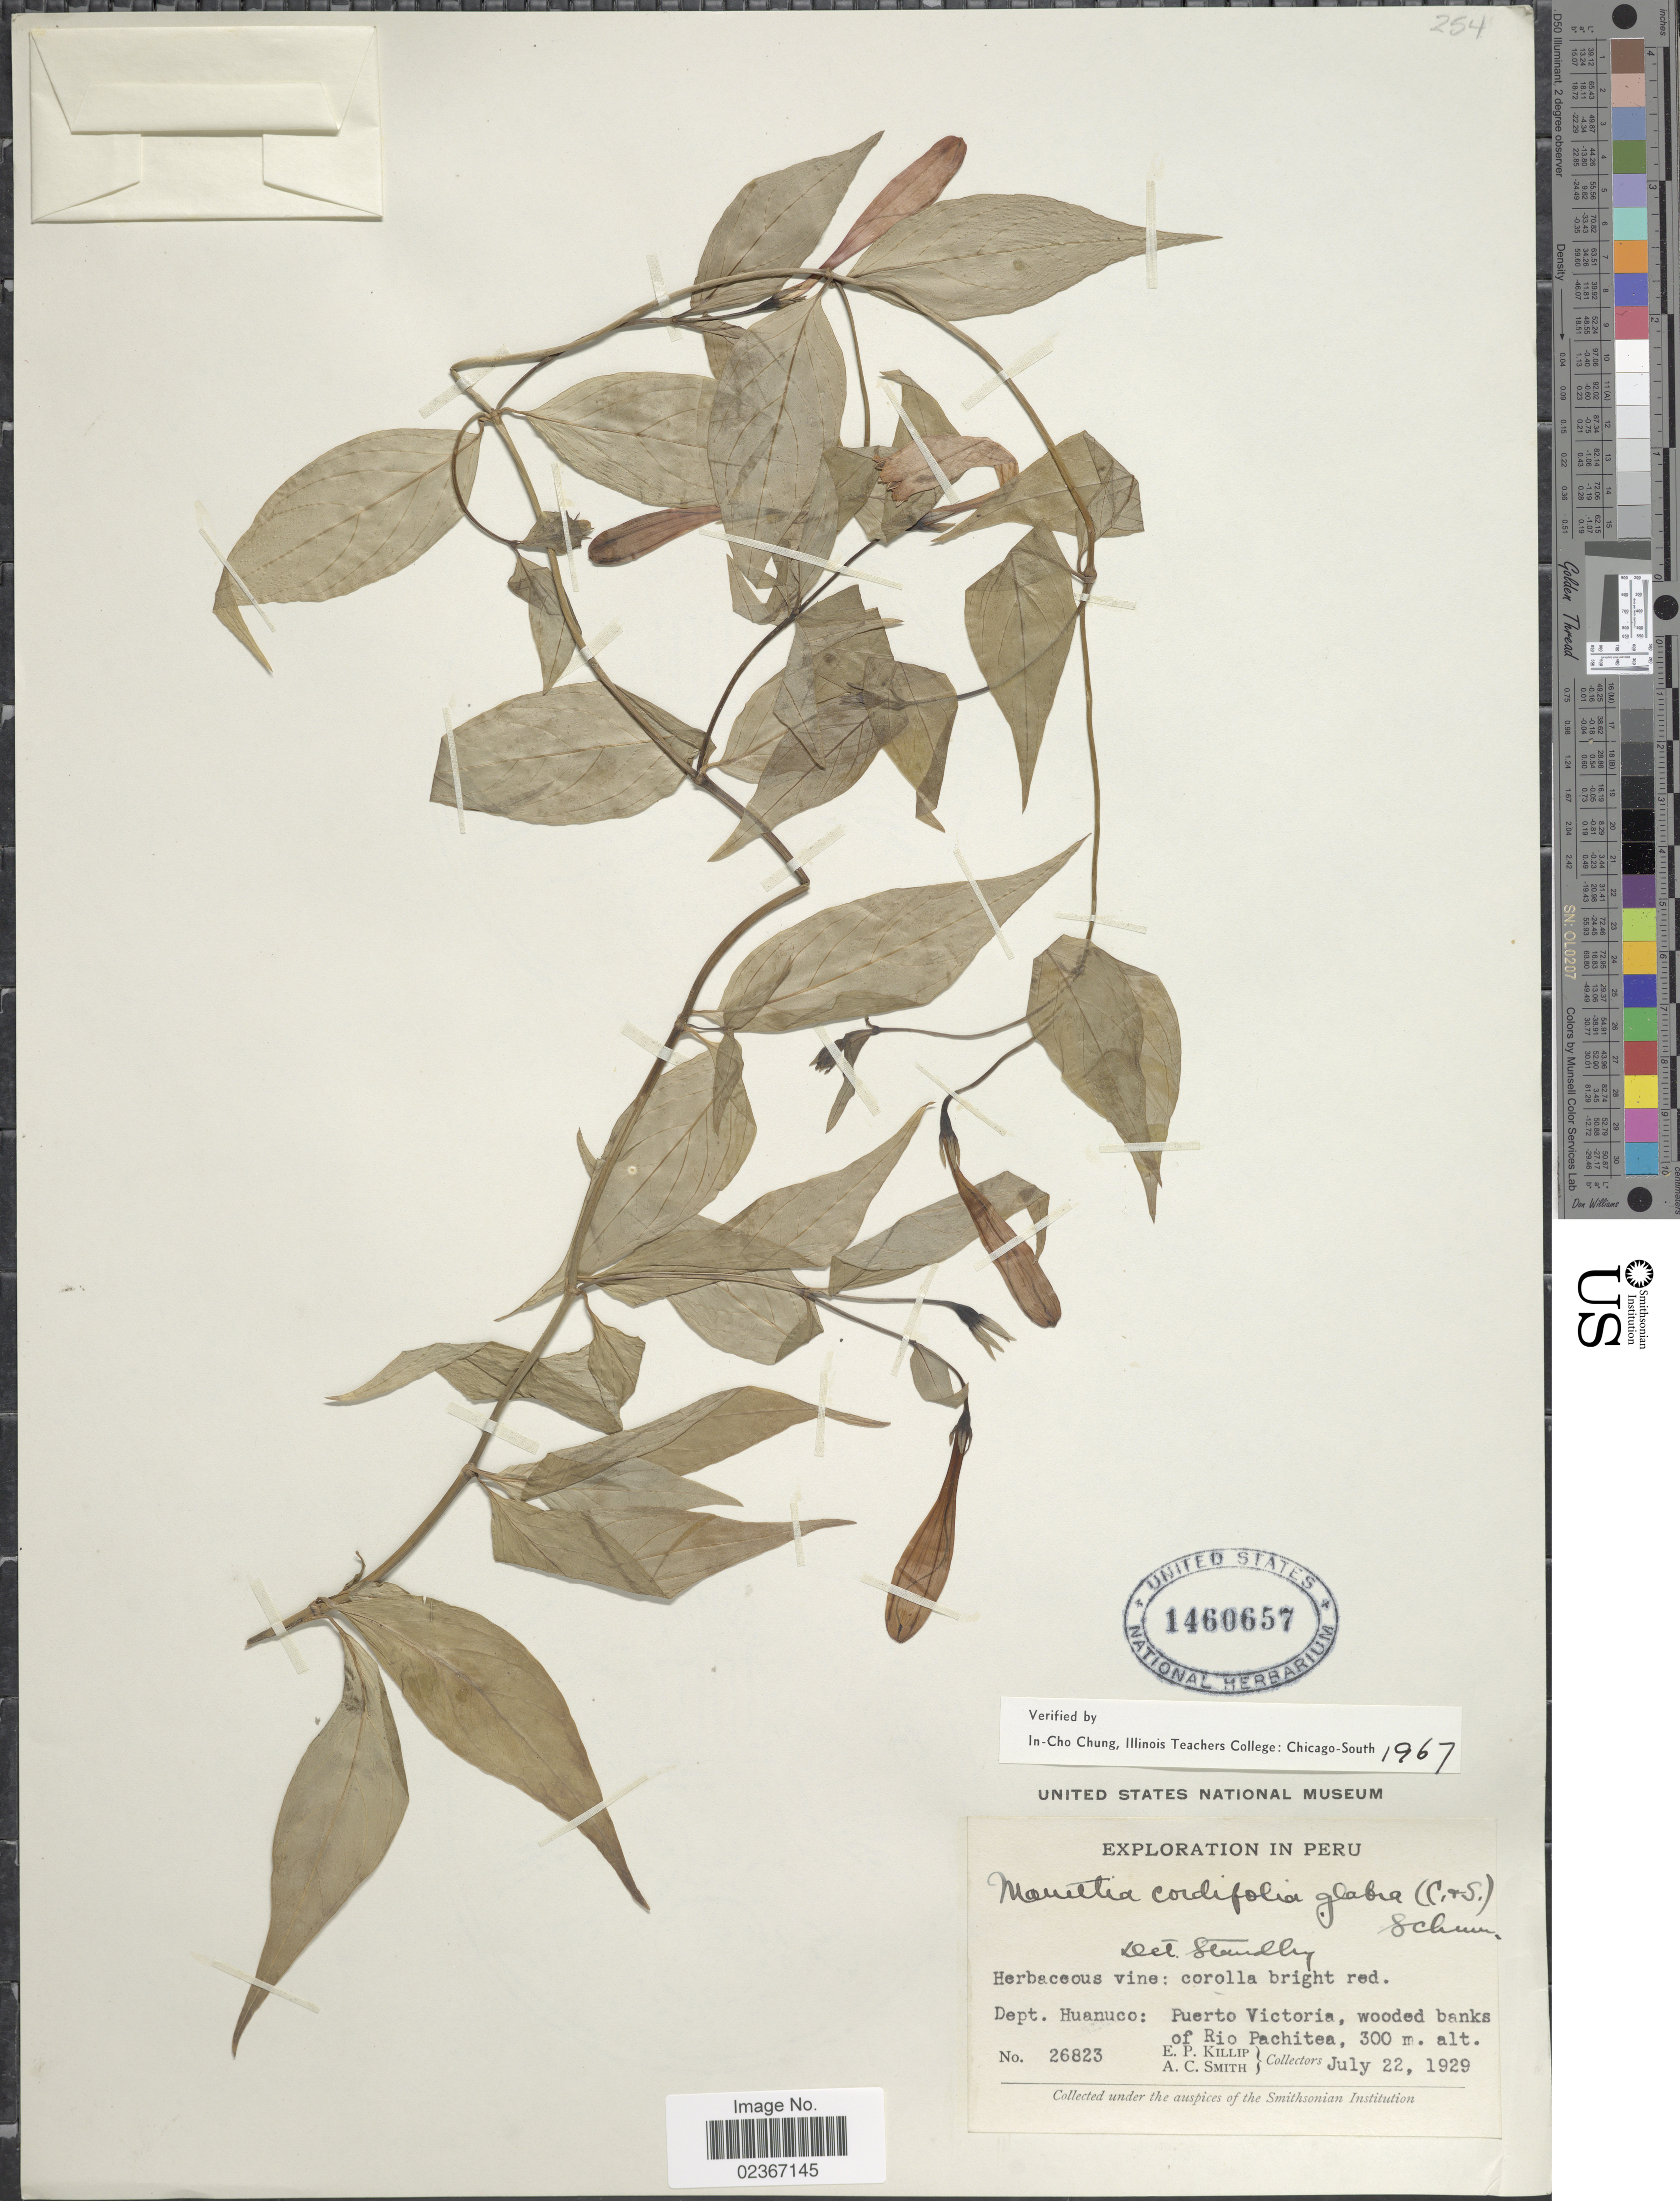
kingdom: Plantae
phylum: Tracheophyta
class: Magnoliopsida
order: Gentianales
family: Rubiaceae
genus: Manettia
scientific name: Manettia cordifolia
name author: Mart.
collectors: E. P. Killip & A. C. Smith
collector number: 26823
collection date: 1929-07-22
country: Peru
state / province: Huánuco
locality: Dept. Huanuco: Puerto Victoria, wooded banks of Rio Pachitea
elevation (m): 300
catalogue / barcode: US 1460657